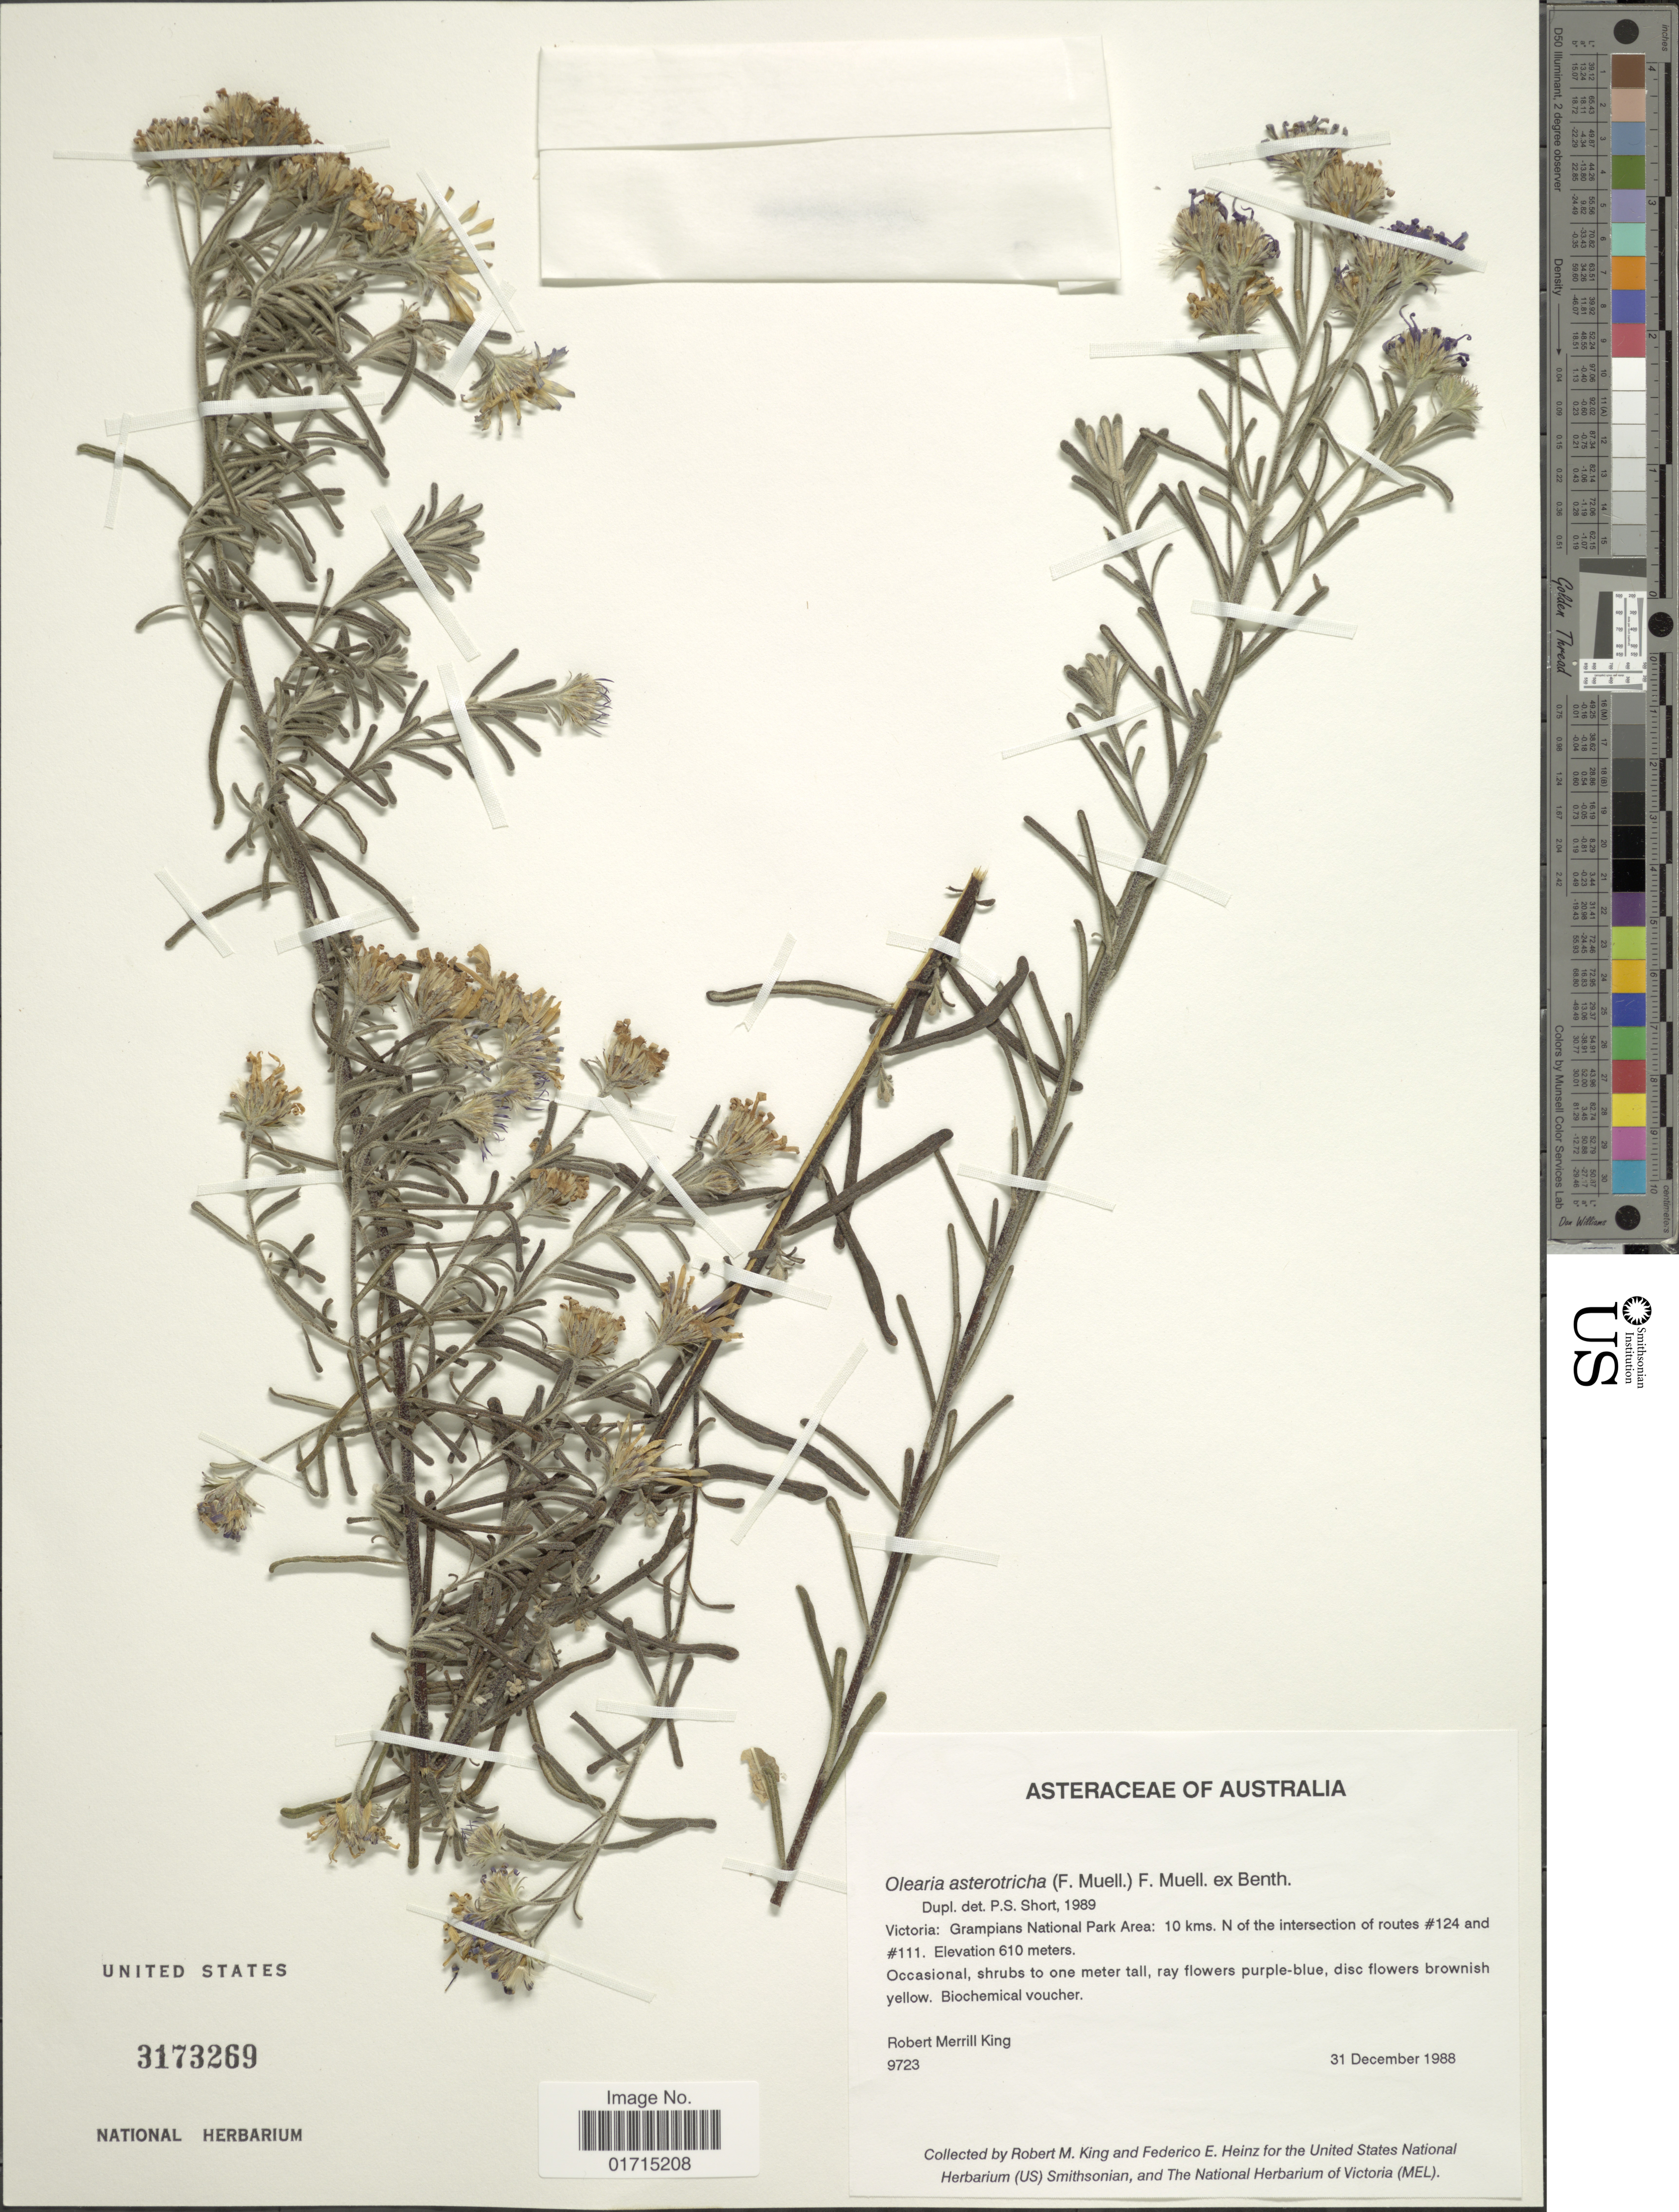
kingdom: Plantae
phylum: Tracheophyta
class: Magnoliopsida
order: Asterales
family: Asteraceae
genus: Olearia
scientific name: Olearia asterotricha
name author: (F. Muell.) F. Muell.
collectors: R. M. King & F. Heinz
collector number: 9723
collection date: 1988-12-31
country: Australia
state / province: Victoria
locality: Victoria: Grampians National Park Area: 10 kms. N of the intersection of routes #124 and #111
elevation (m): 610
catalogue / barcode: US 3173269